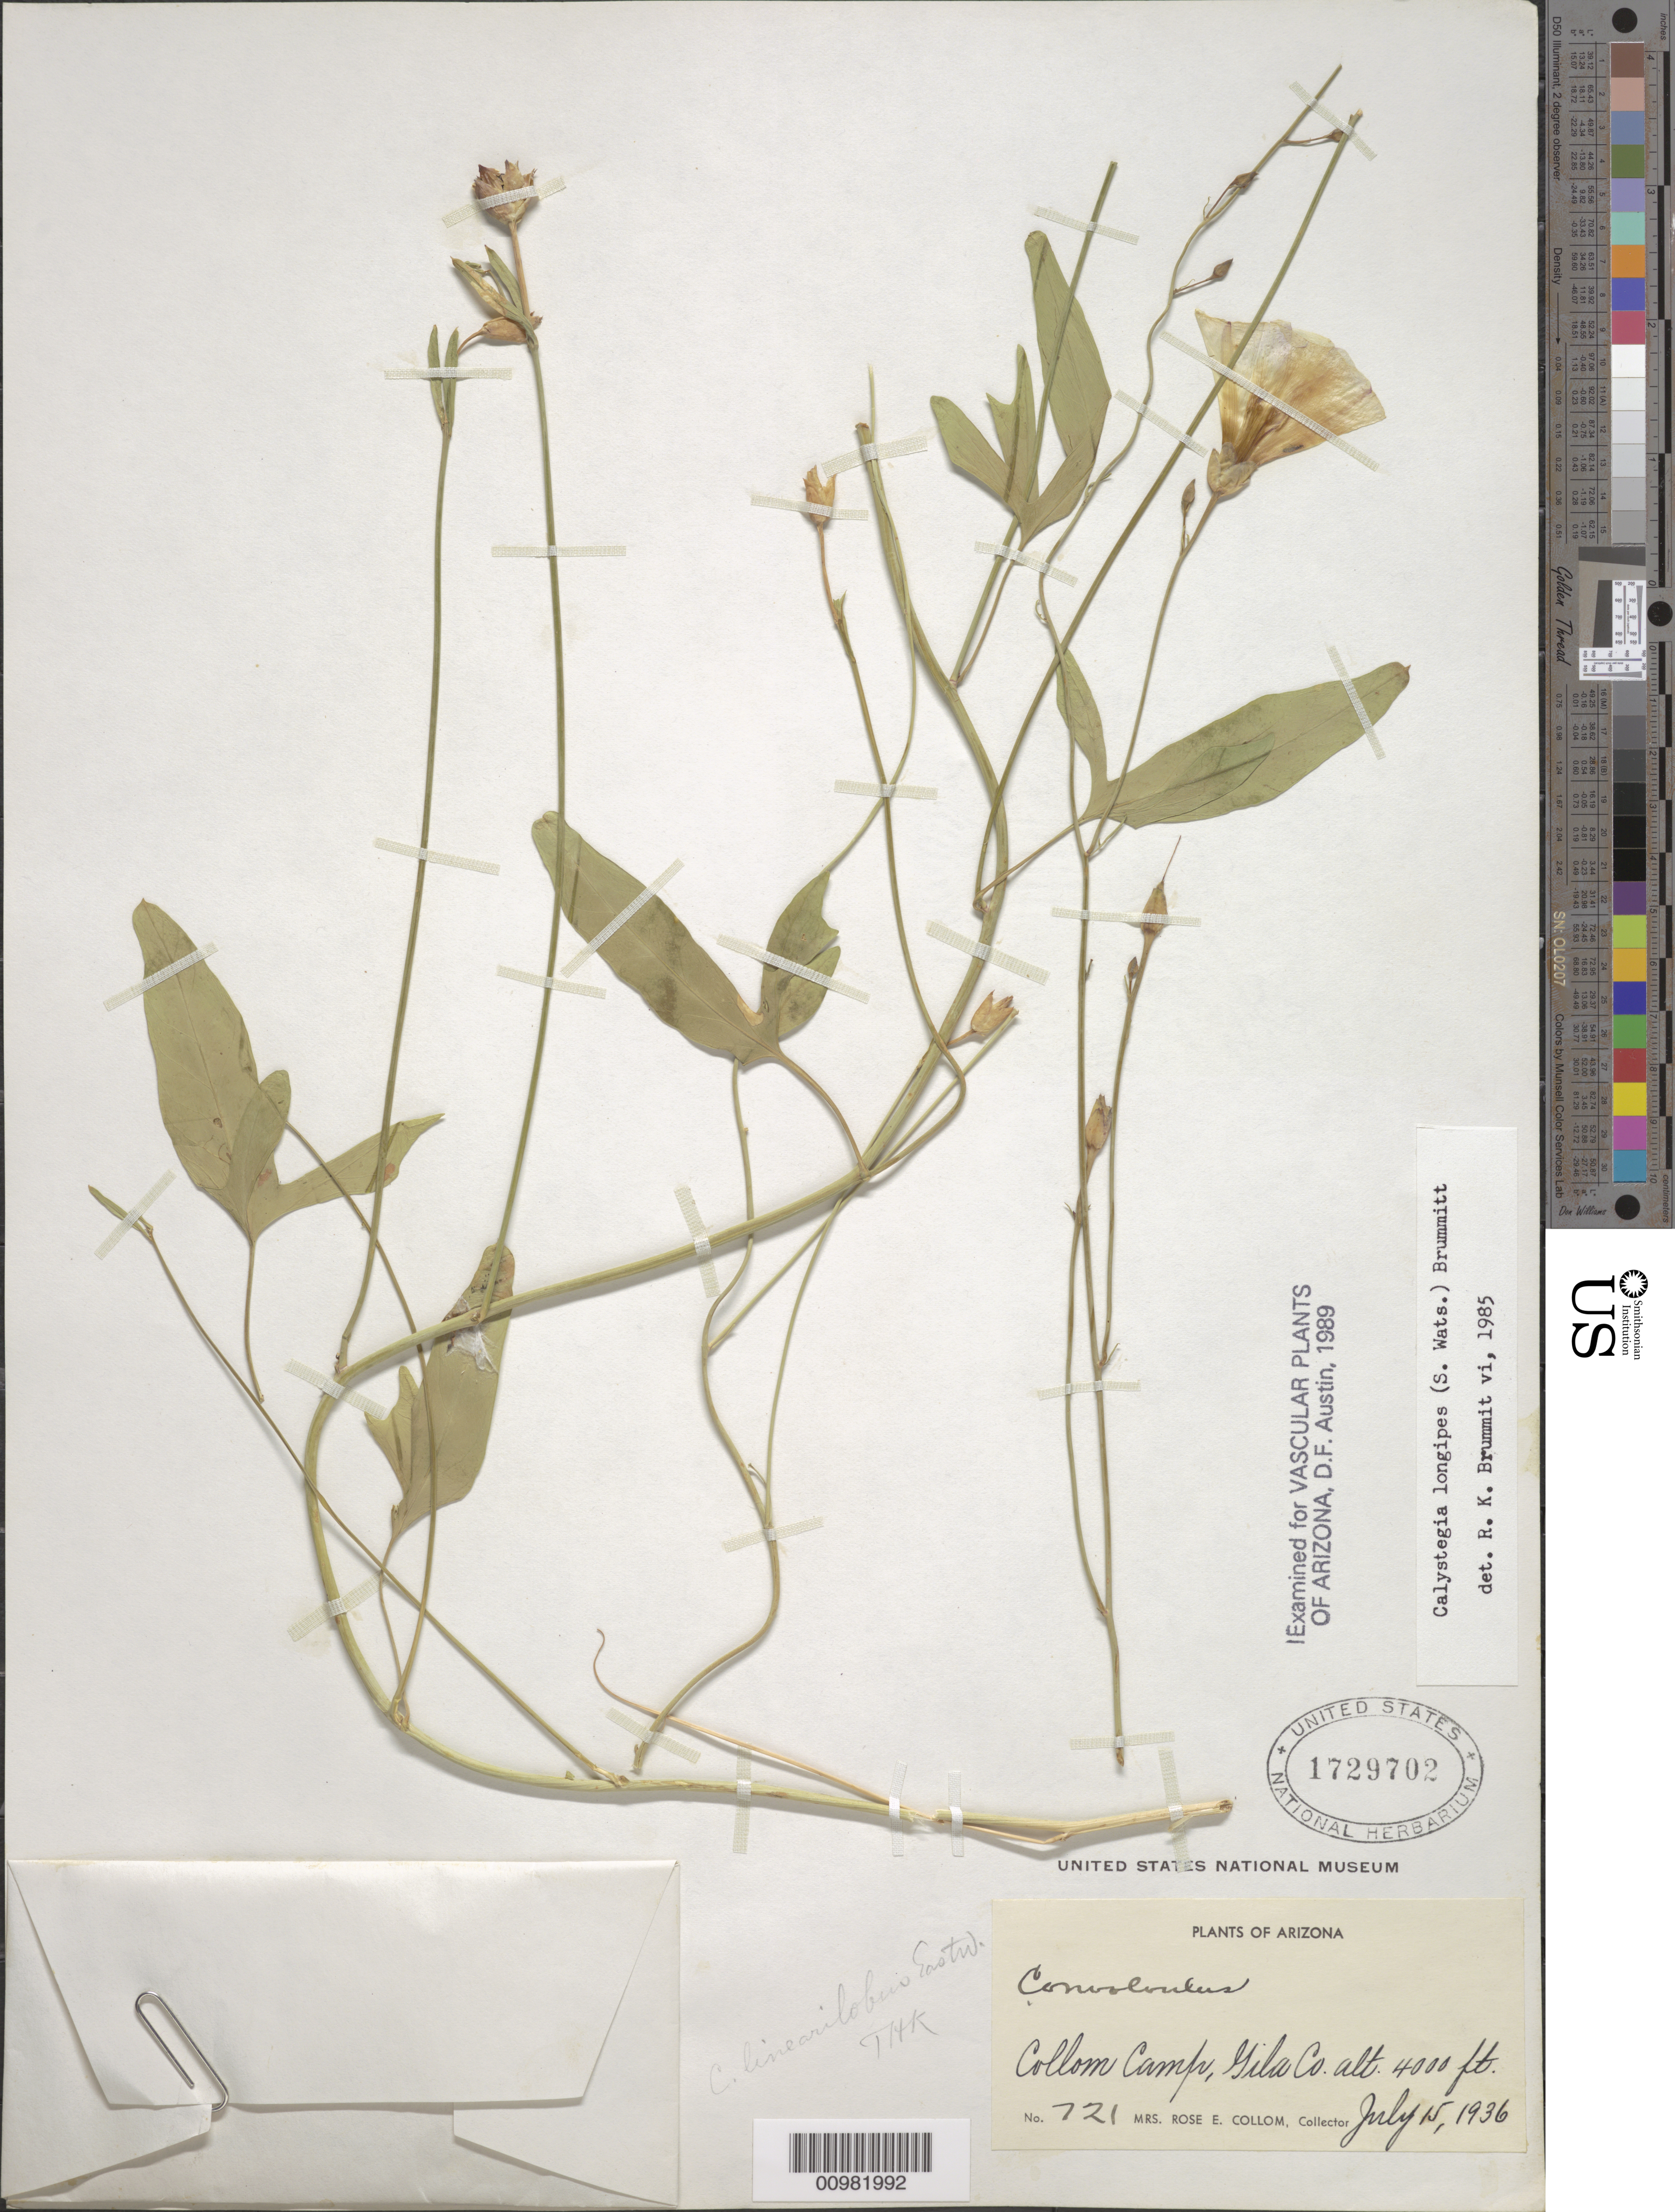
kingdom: Plantae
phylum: Tracheophyta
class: Magnoliopsida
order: Solanales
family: Convolvulaceae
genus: Calystegia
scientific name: Calystegia longipes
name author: (S. Watson) Brummitt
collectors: R. E. Collom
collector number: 721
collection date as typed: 15 Jul 1936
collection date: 1936-07-15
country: United States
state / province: Arizona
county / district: Gila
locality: Collom Camp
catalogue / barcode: US 1729702